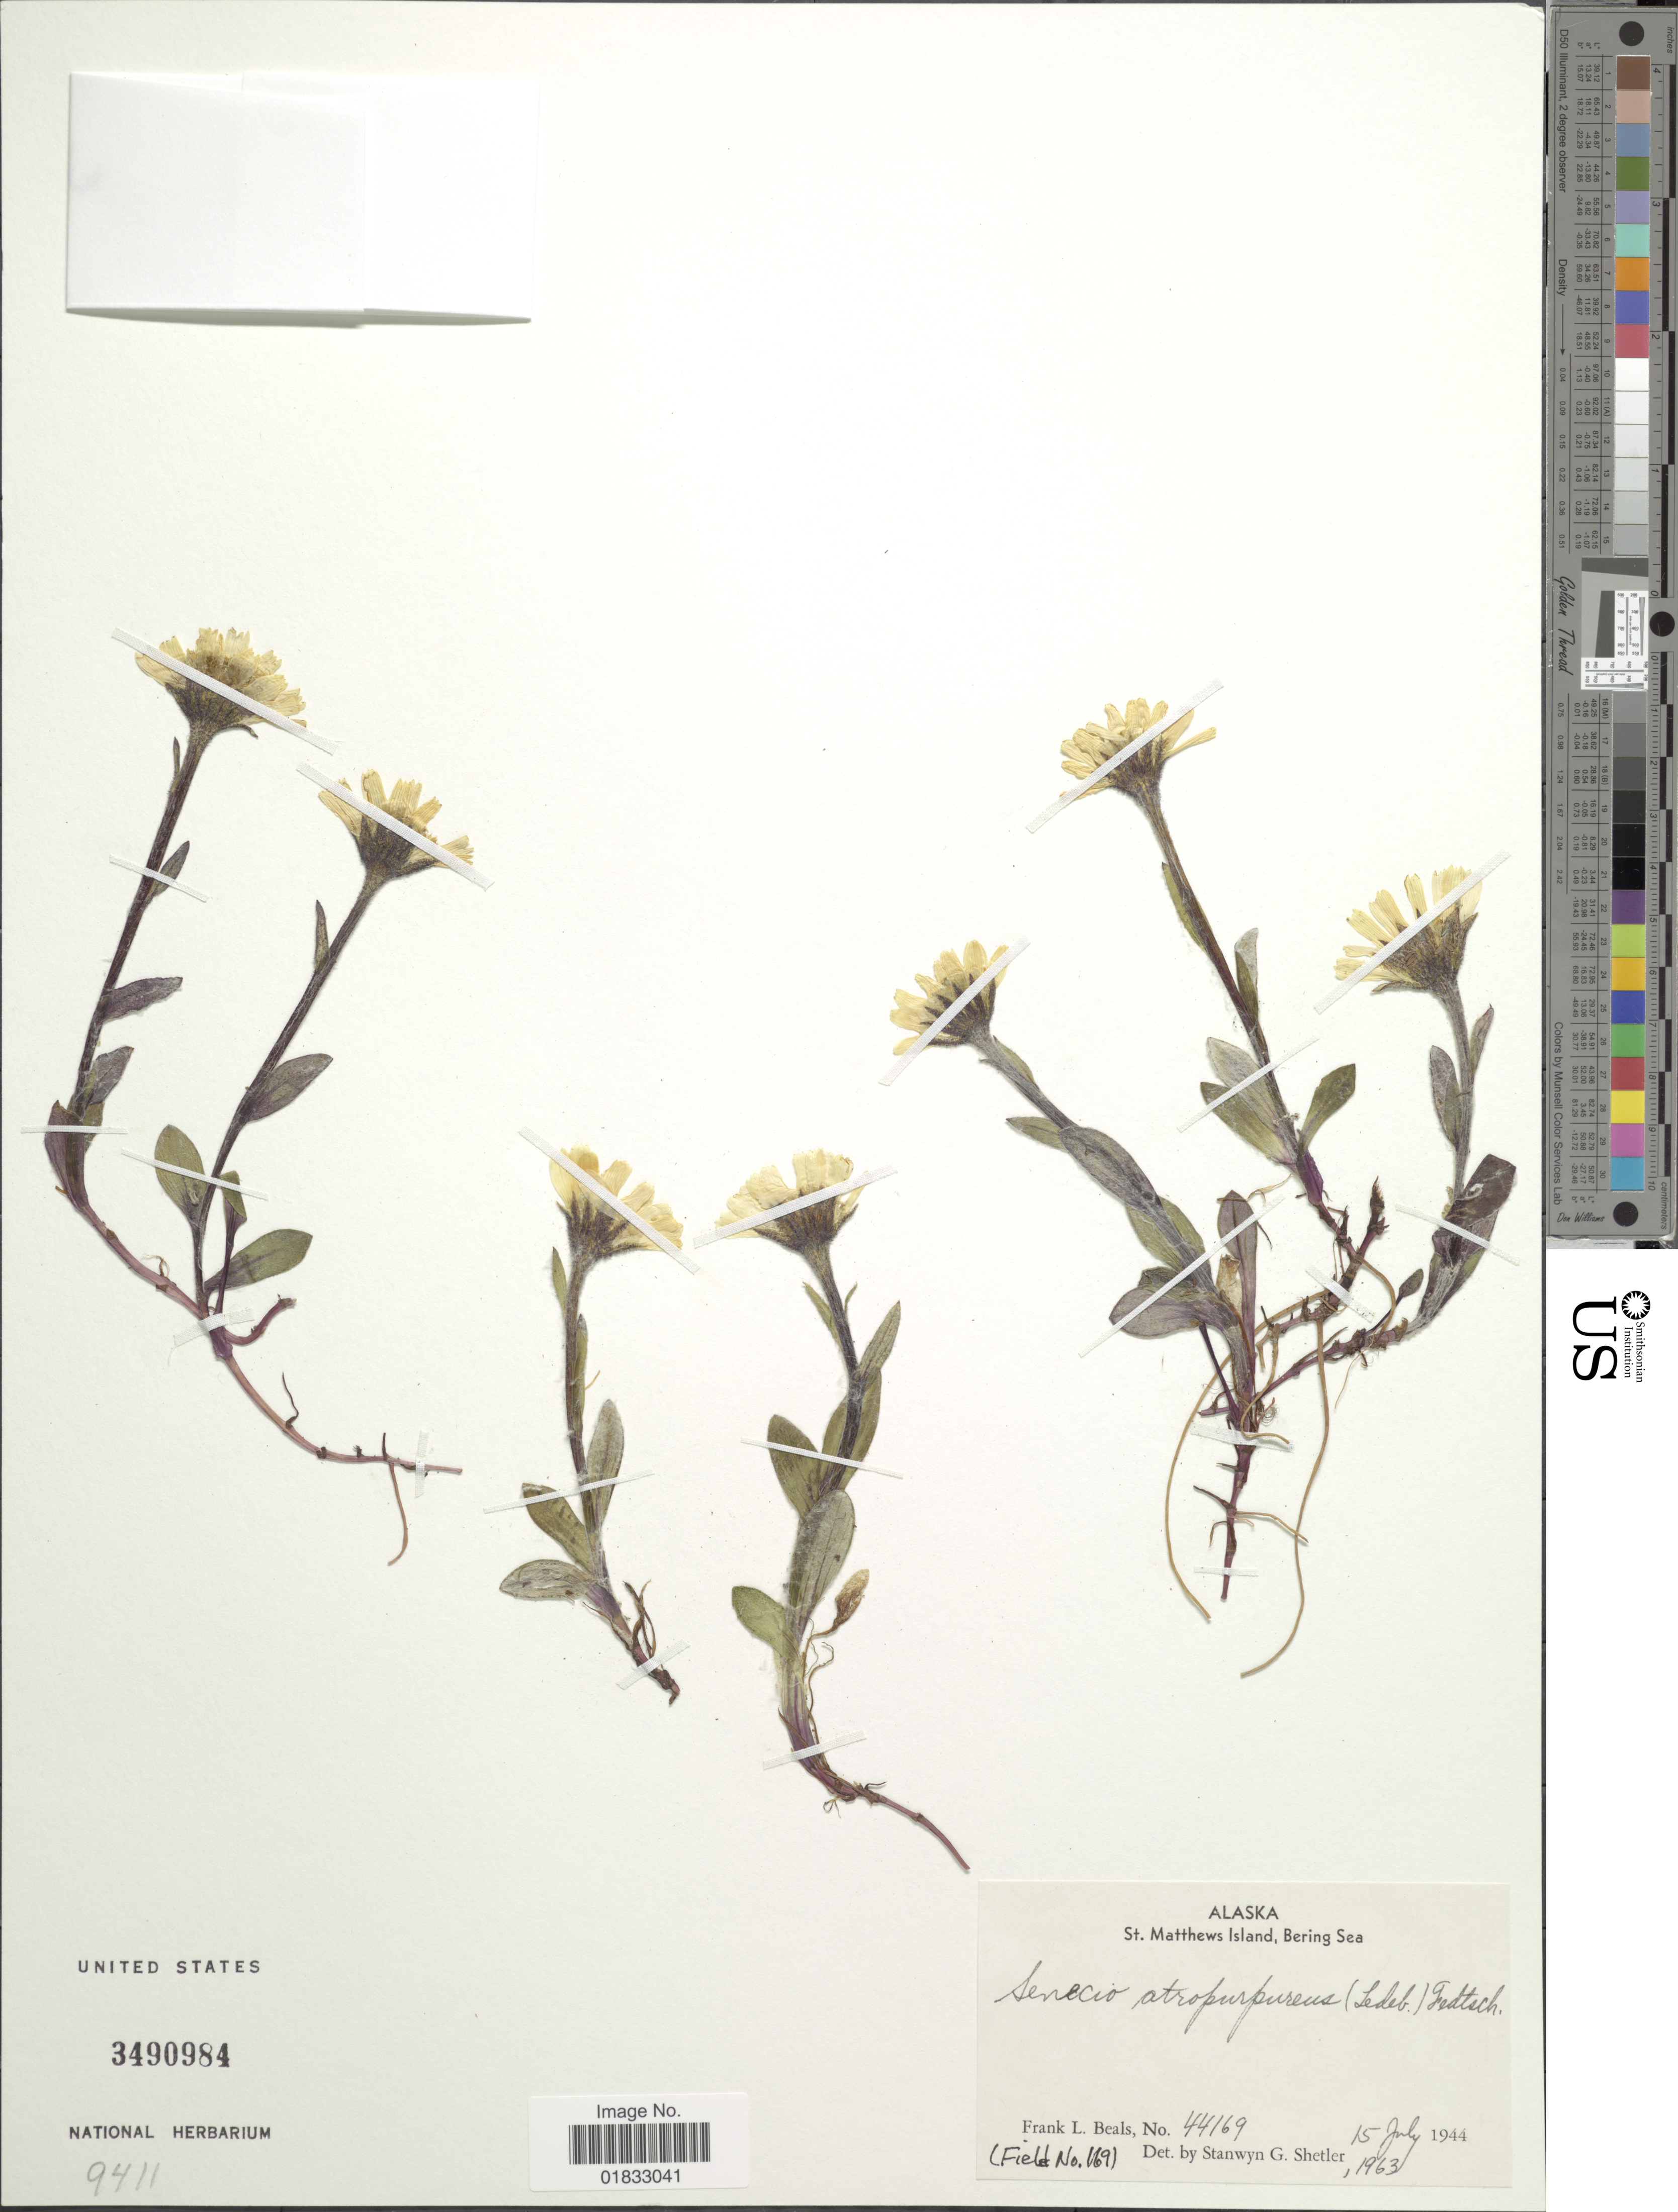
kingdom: Plantae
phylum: Tracheophyta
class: Magnoliopsida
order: Asterales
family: Asteraceae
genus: Tephroseris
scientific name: Tephroseris integrifolia subsp. atropurpurea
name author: (Ledeb.) B. Nord.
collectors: F. Beals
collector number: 44169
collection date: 1944-07-15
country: United States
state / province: Alaska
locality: St. Matthews Island, Bering Sea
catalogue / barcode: US 3490984